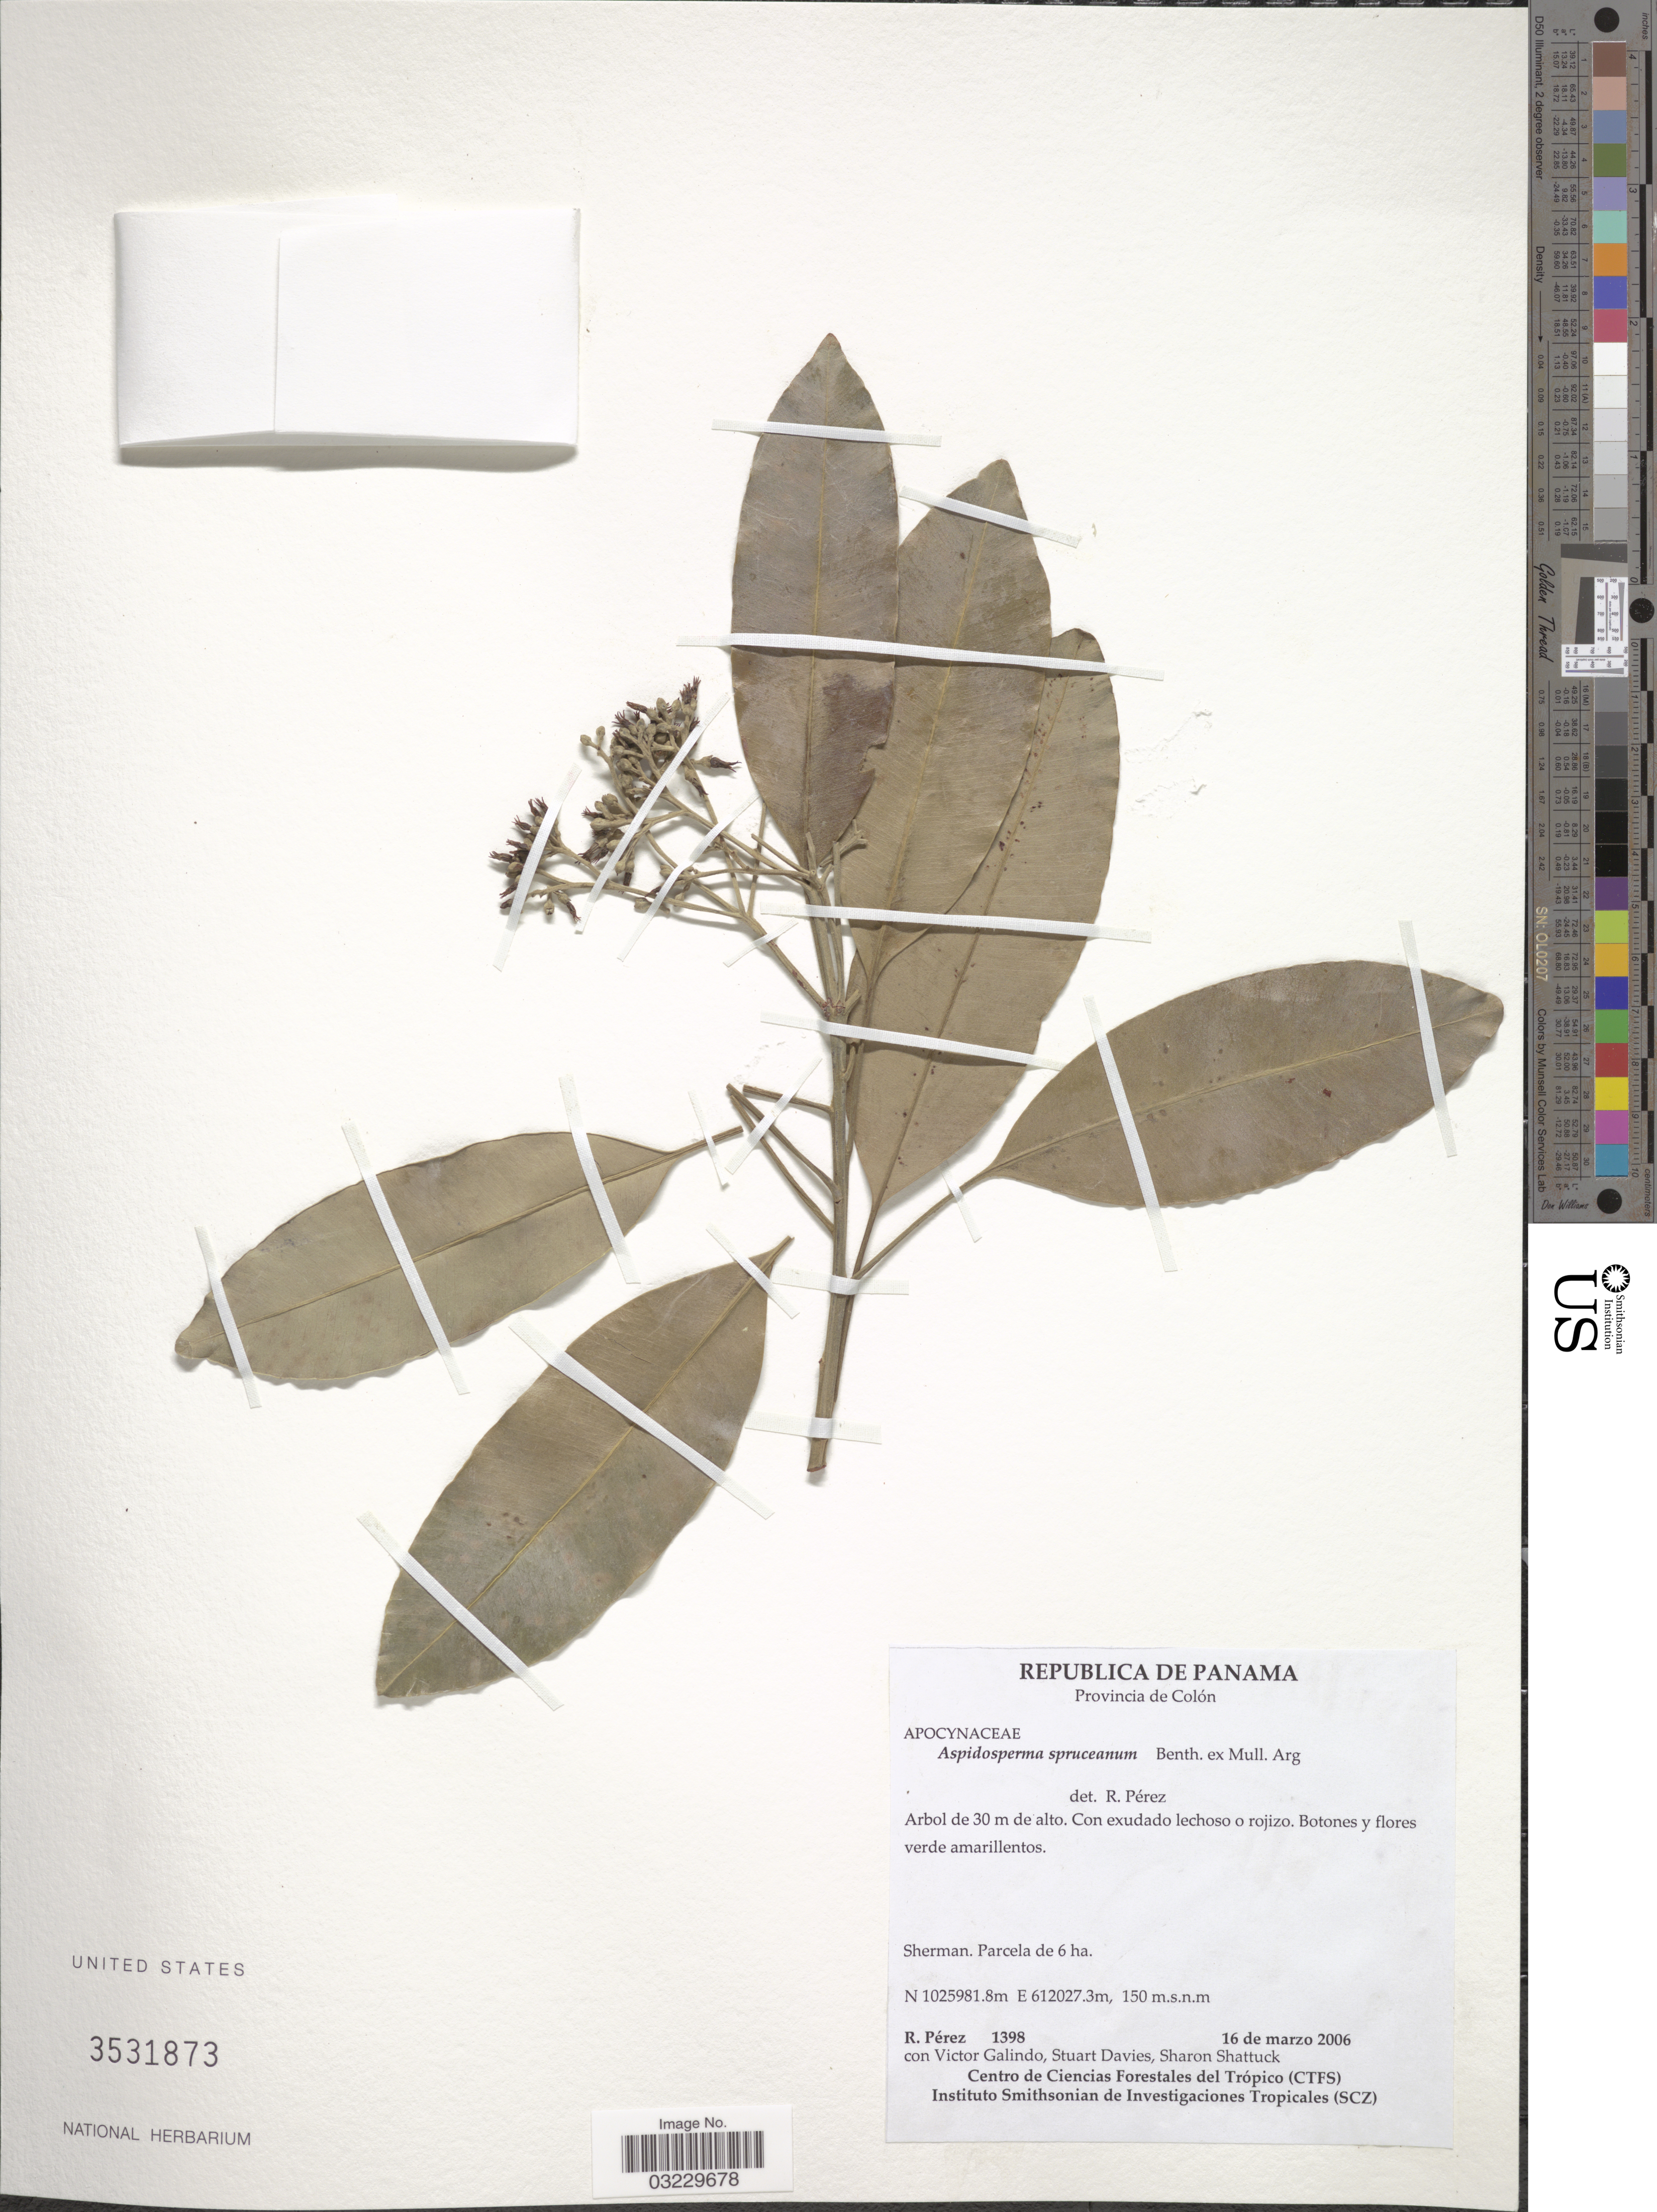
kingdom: Plantae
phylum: Tracheophyta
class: Magnoliopsida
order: Gentianales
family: Apocynaceae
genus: Aspidosperma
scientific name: Aspidosperma spruceanum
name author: Benth. ex Müll. Arg.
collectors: R. Perez, V. Galindo, S. Davies & S. Shattuck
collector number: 1398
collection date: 2006-03-16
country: Panama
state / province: Colón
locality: Provincia de Colón. Sherman. Parcela de 6 ha.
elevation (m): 150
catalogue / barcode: US 3531873